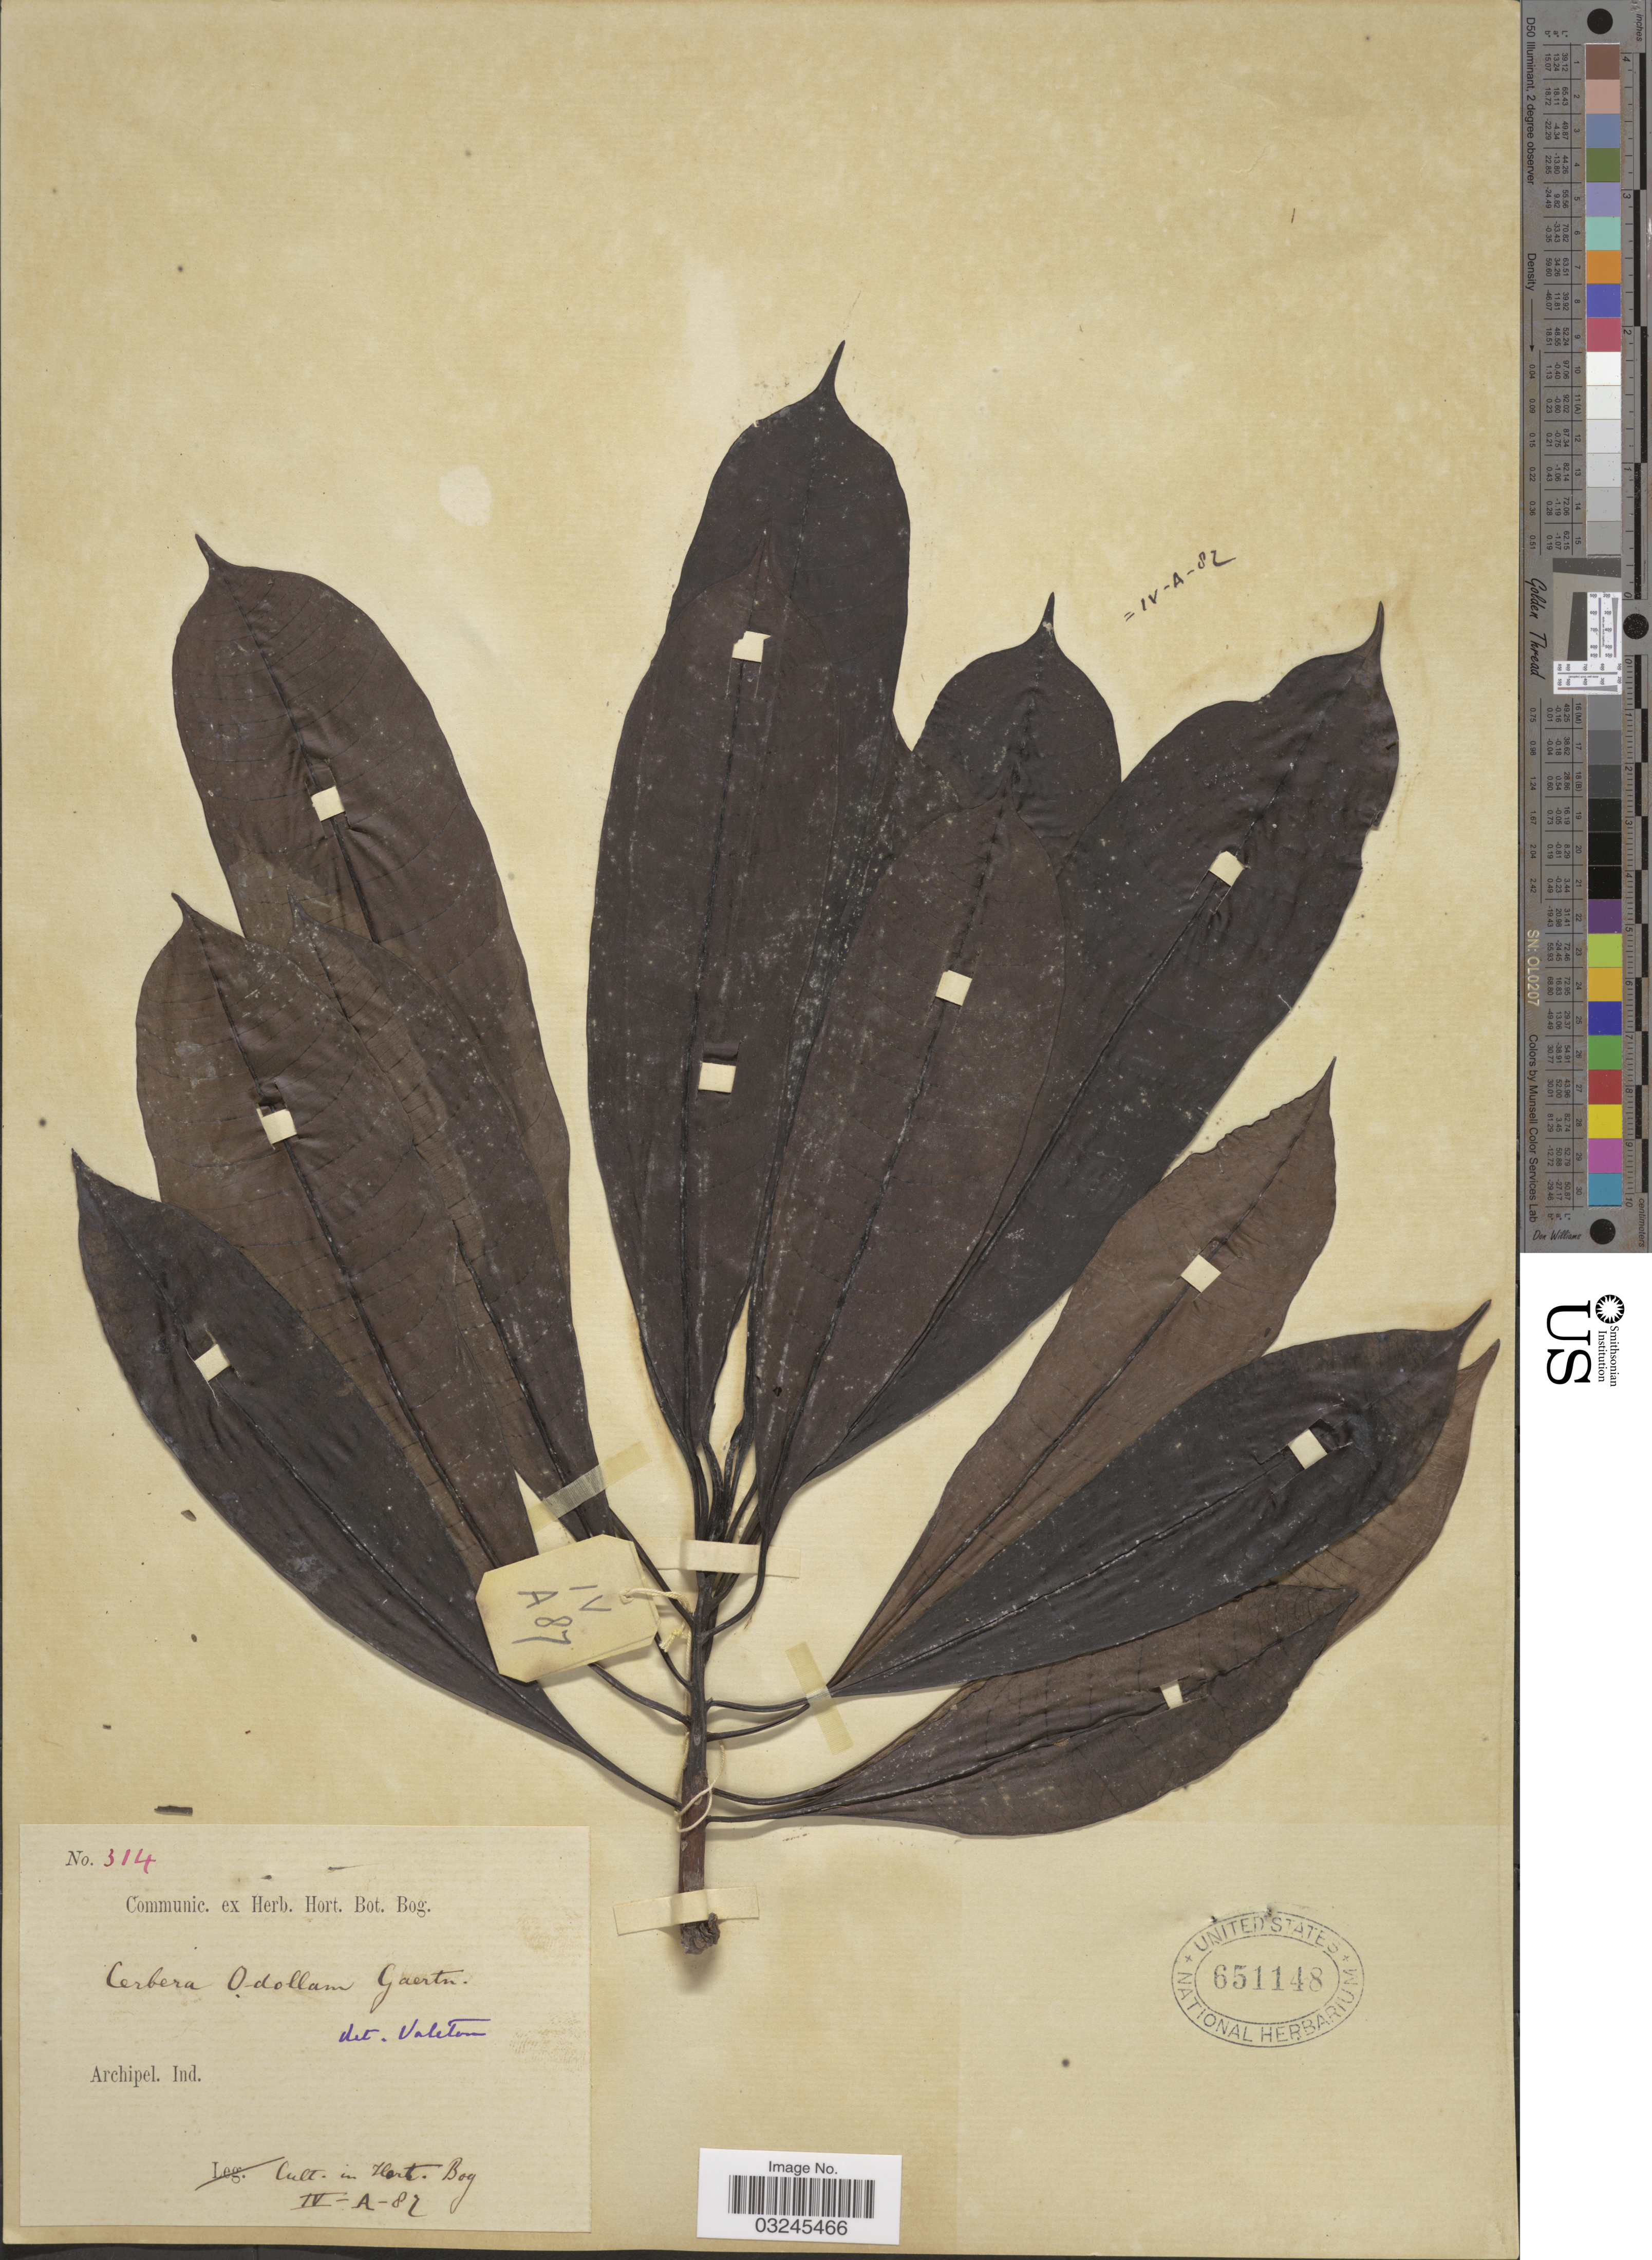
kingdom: Plantae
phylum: Tracheophyta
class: Magnoliopsida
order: Gentianales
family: Apocynaceae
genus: Cerbera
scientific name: Cerbera odollam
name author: Gaertn.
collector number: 314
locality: Archipel. Ind. Hort. Bog IV-A-87.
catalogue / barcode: US 651148